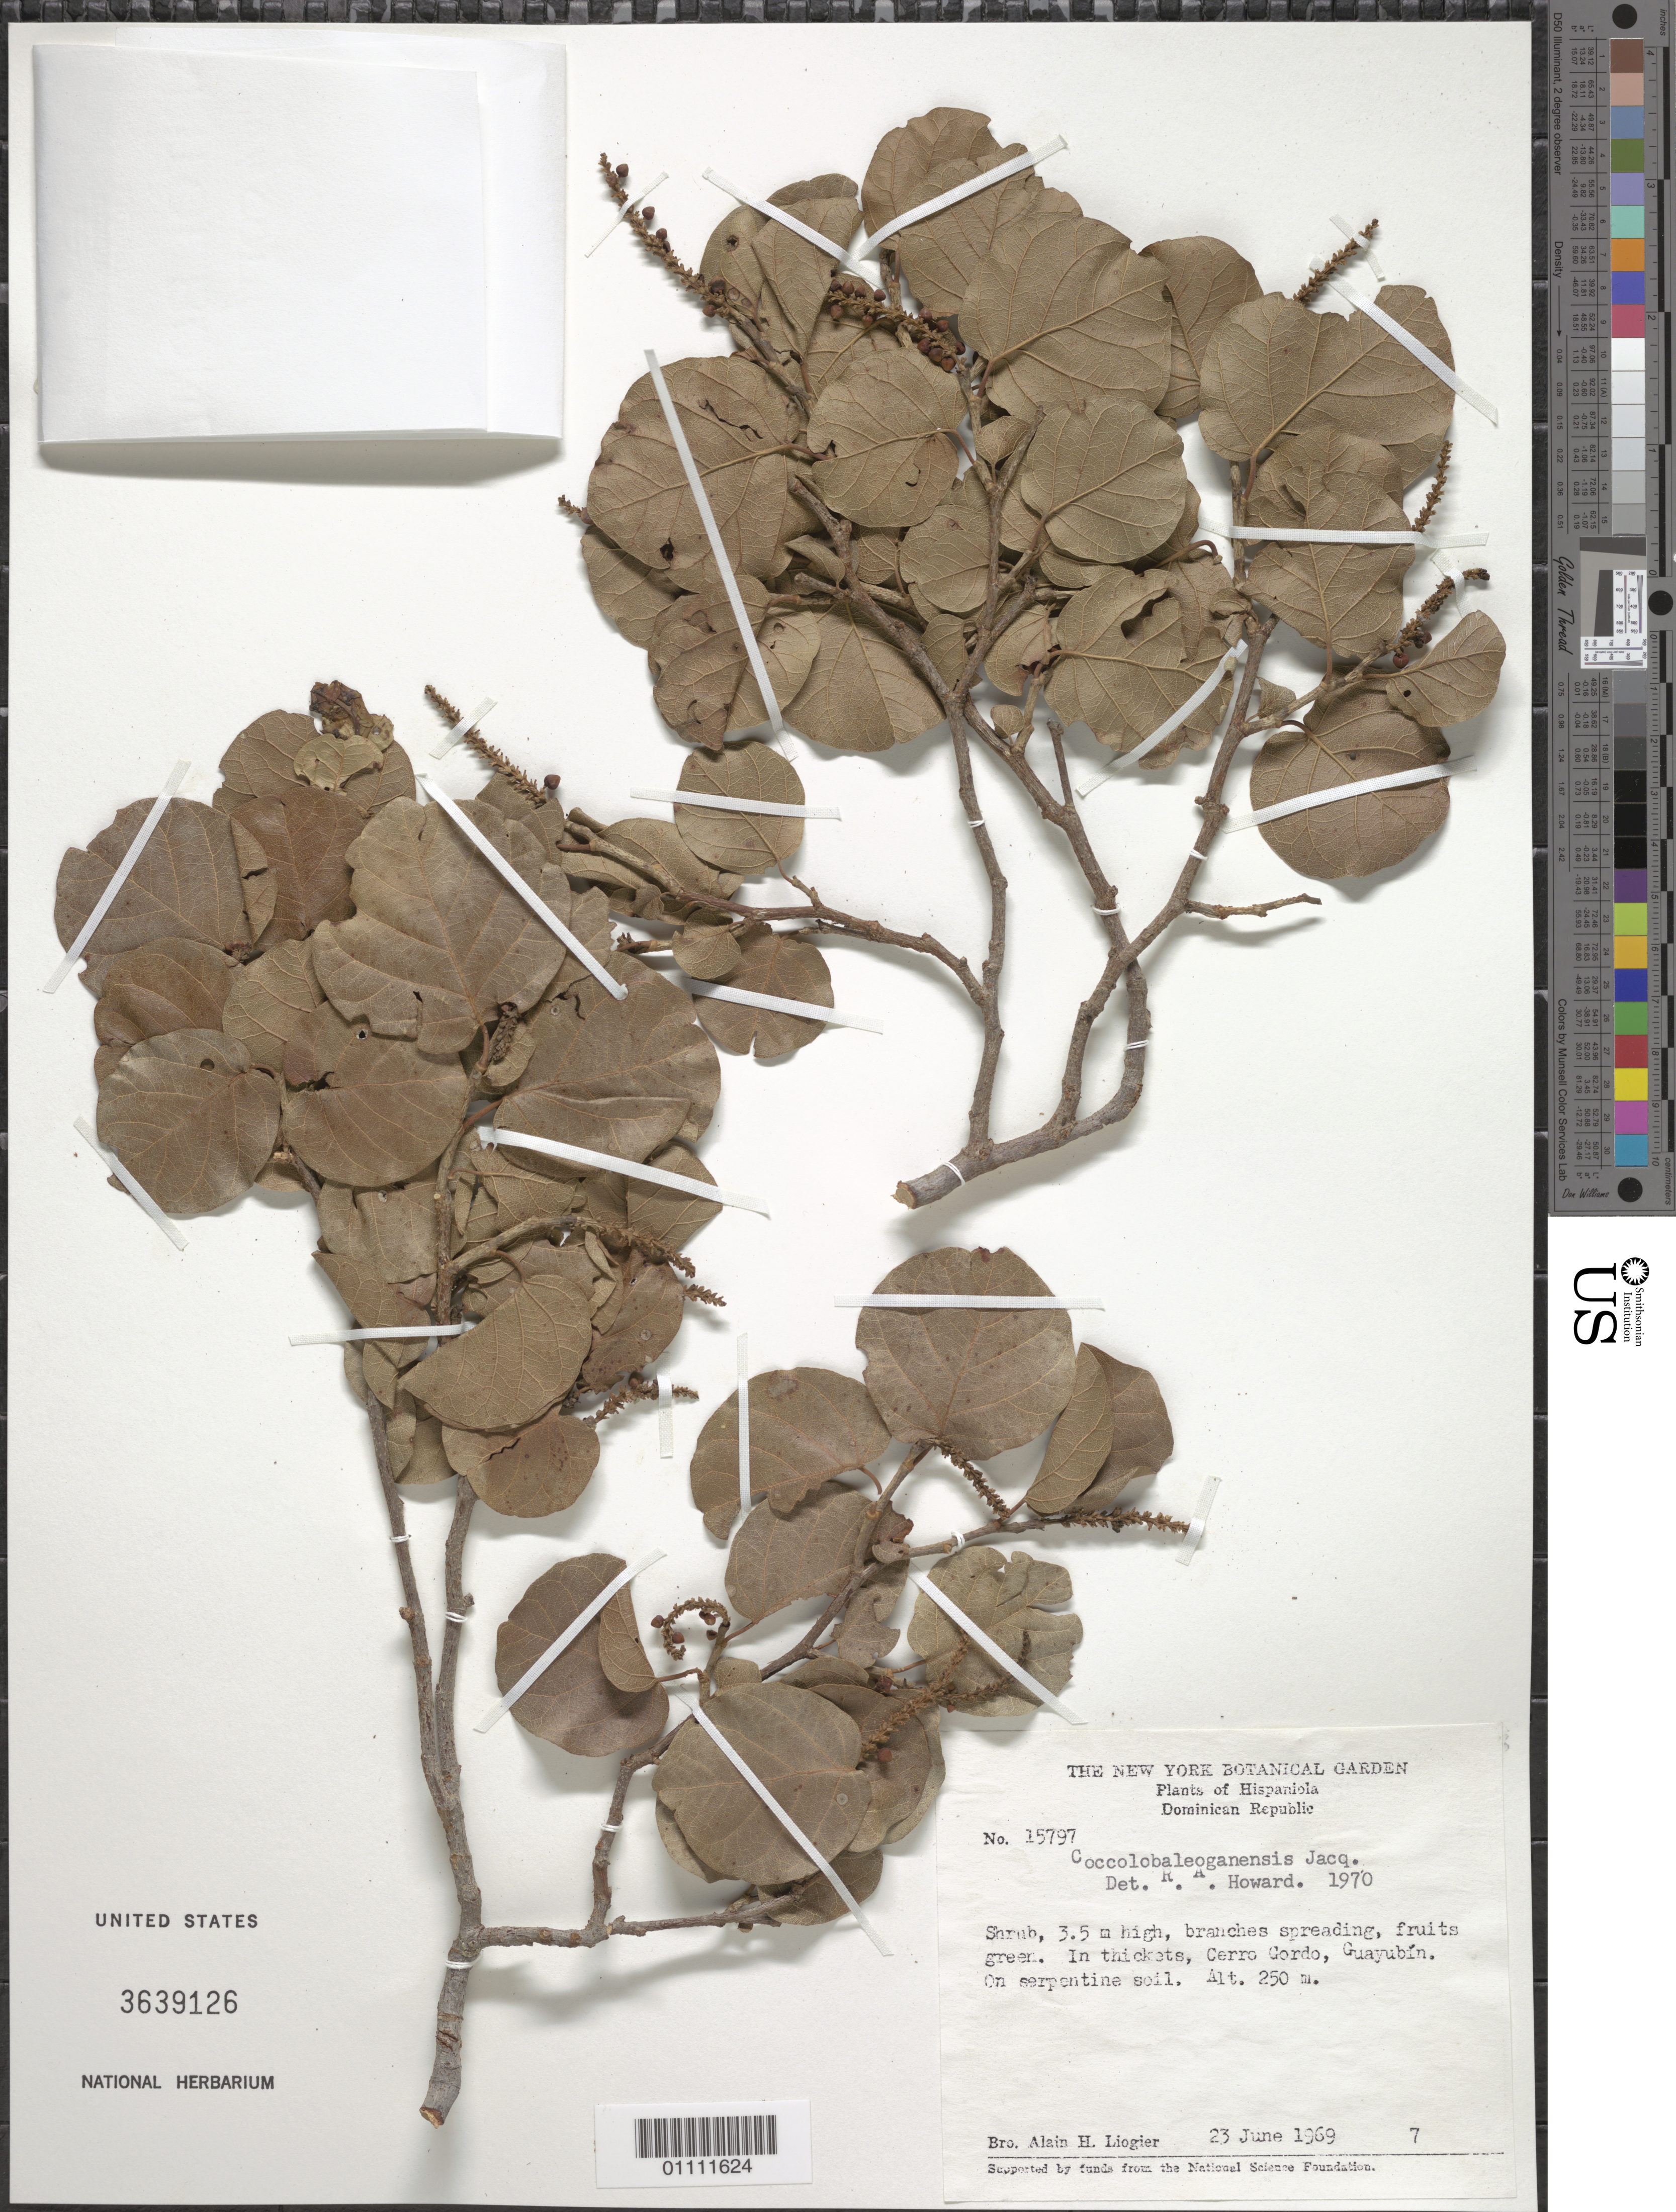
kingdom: Plantae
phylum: Tracheophyta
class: Magnoliopsida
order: Caryophyllales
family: Polygonaceae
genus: Coccoloba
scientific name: Coccoloba leoganensis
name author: Jacq.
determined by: Howard, R. A.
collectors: A. H. Liogier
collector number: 15797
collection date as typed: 23 Jun 1969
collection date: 1969-06-23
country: Dominican Republic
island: Hispaniola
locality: Cerro Gordo, Guayubín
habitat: In thickets, on serpentine soil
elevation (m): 250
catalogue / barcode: US 3639126